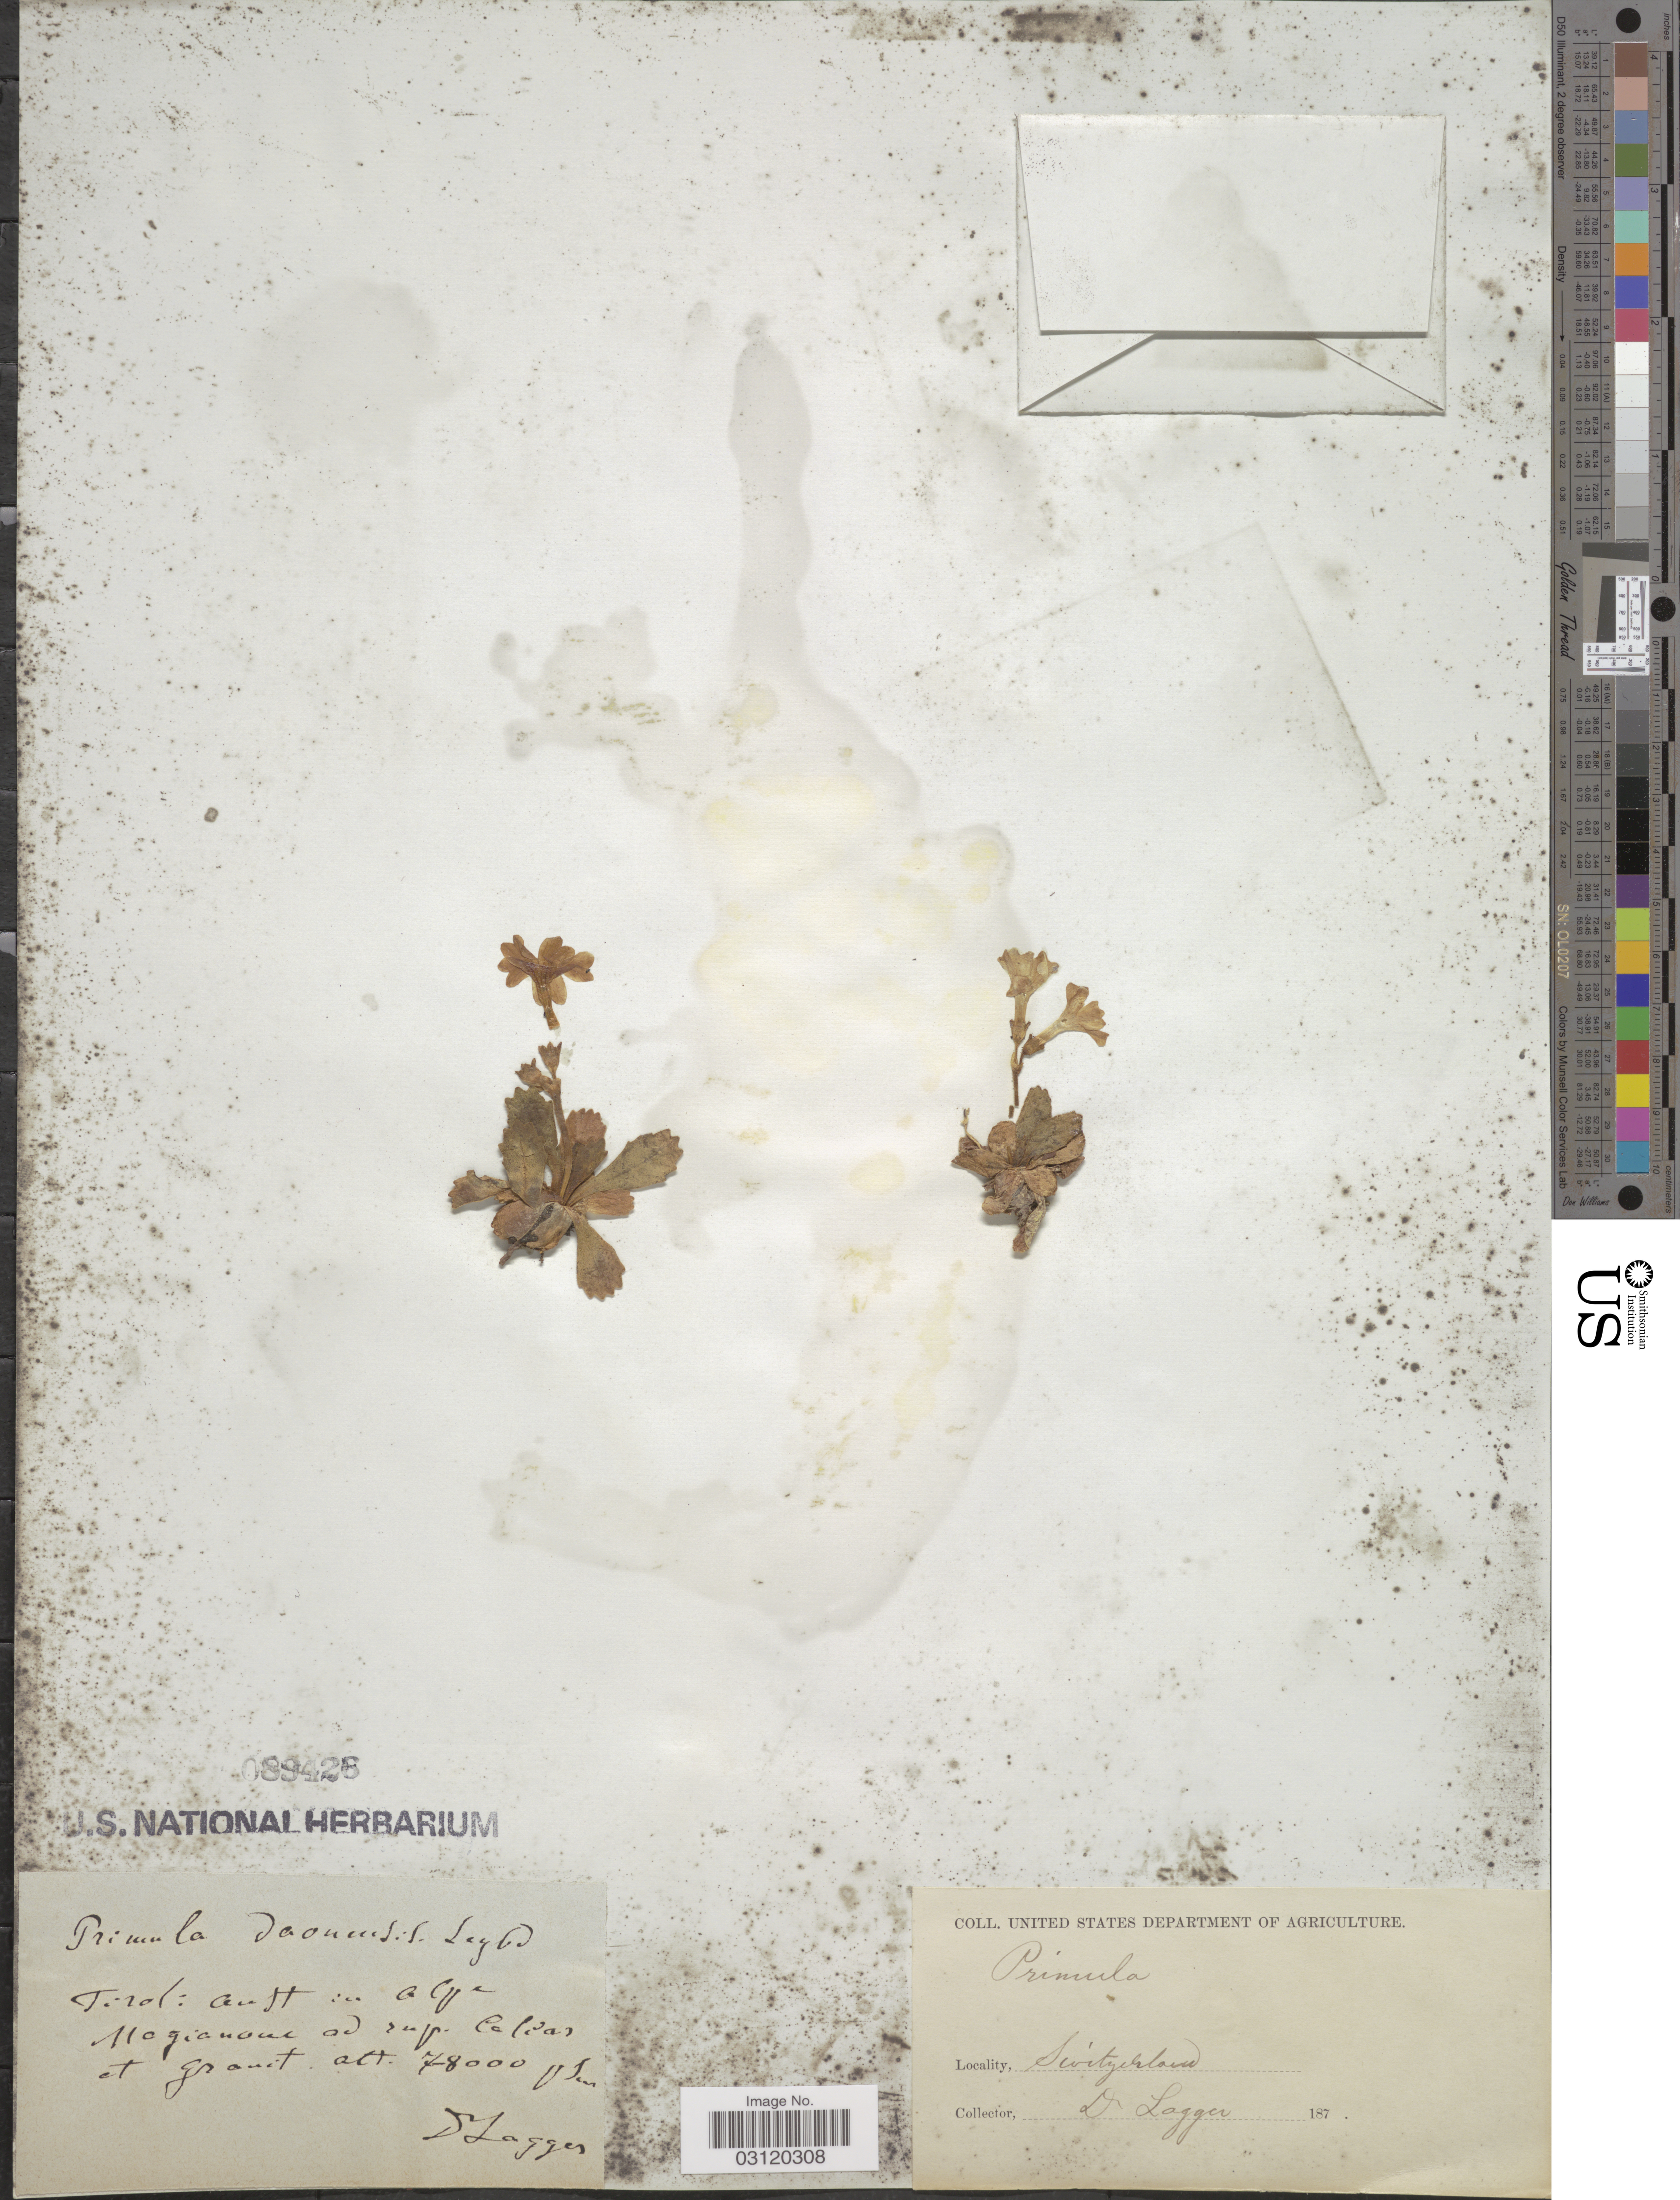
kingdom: Plantae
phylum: Tracheophyta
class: Magnoliopsida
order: Ericales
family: Primulaceae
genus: Primula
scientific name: Primula sp.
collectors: F. J. Lagger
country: Austria / Italy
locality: Tirol: autt in alpe Magianou ad sup. caliar et granit [Interpreted]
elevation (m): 23774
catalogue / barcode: US 89426